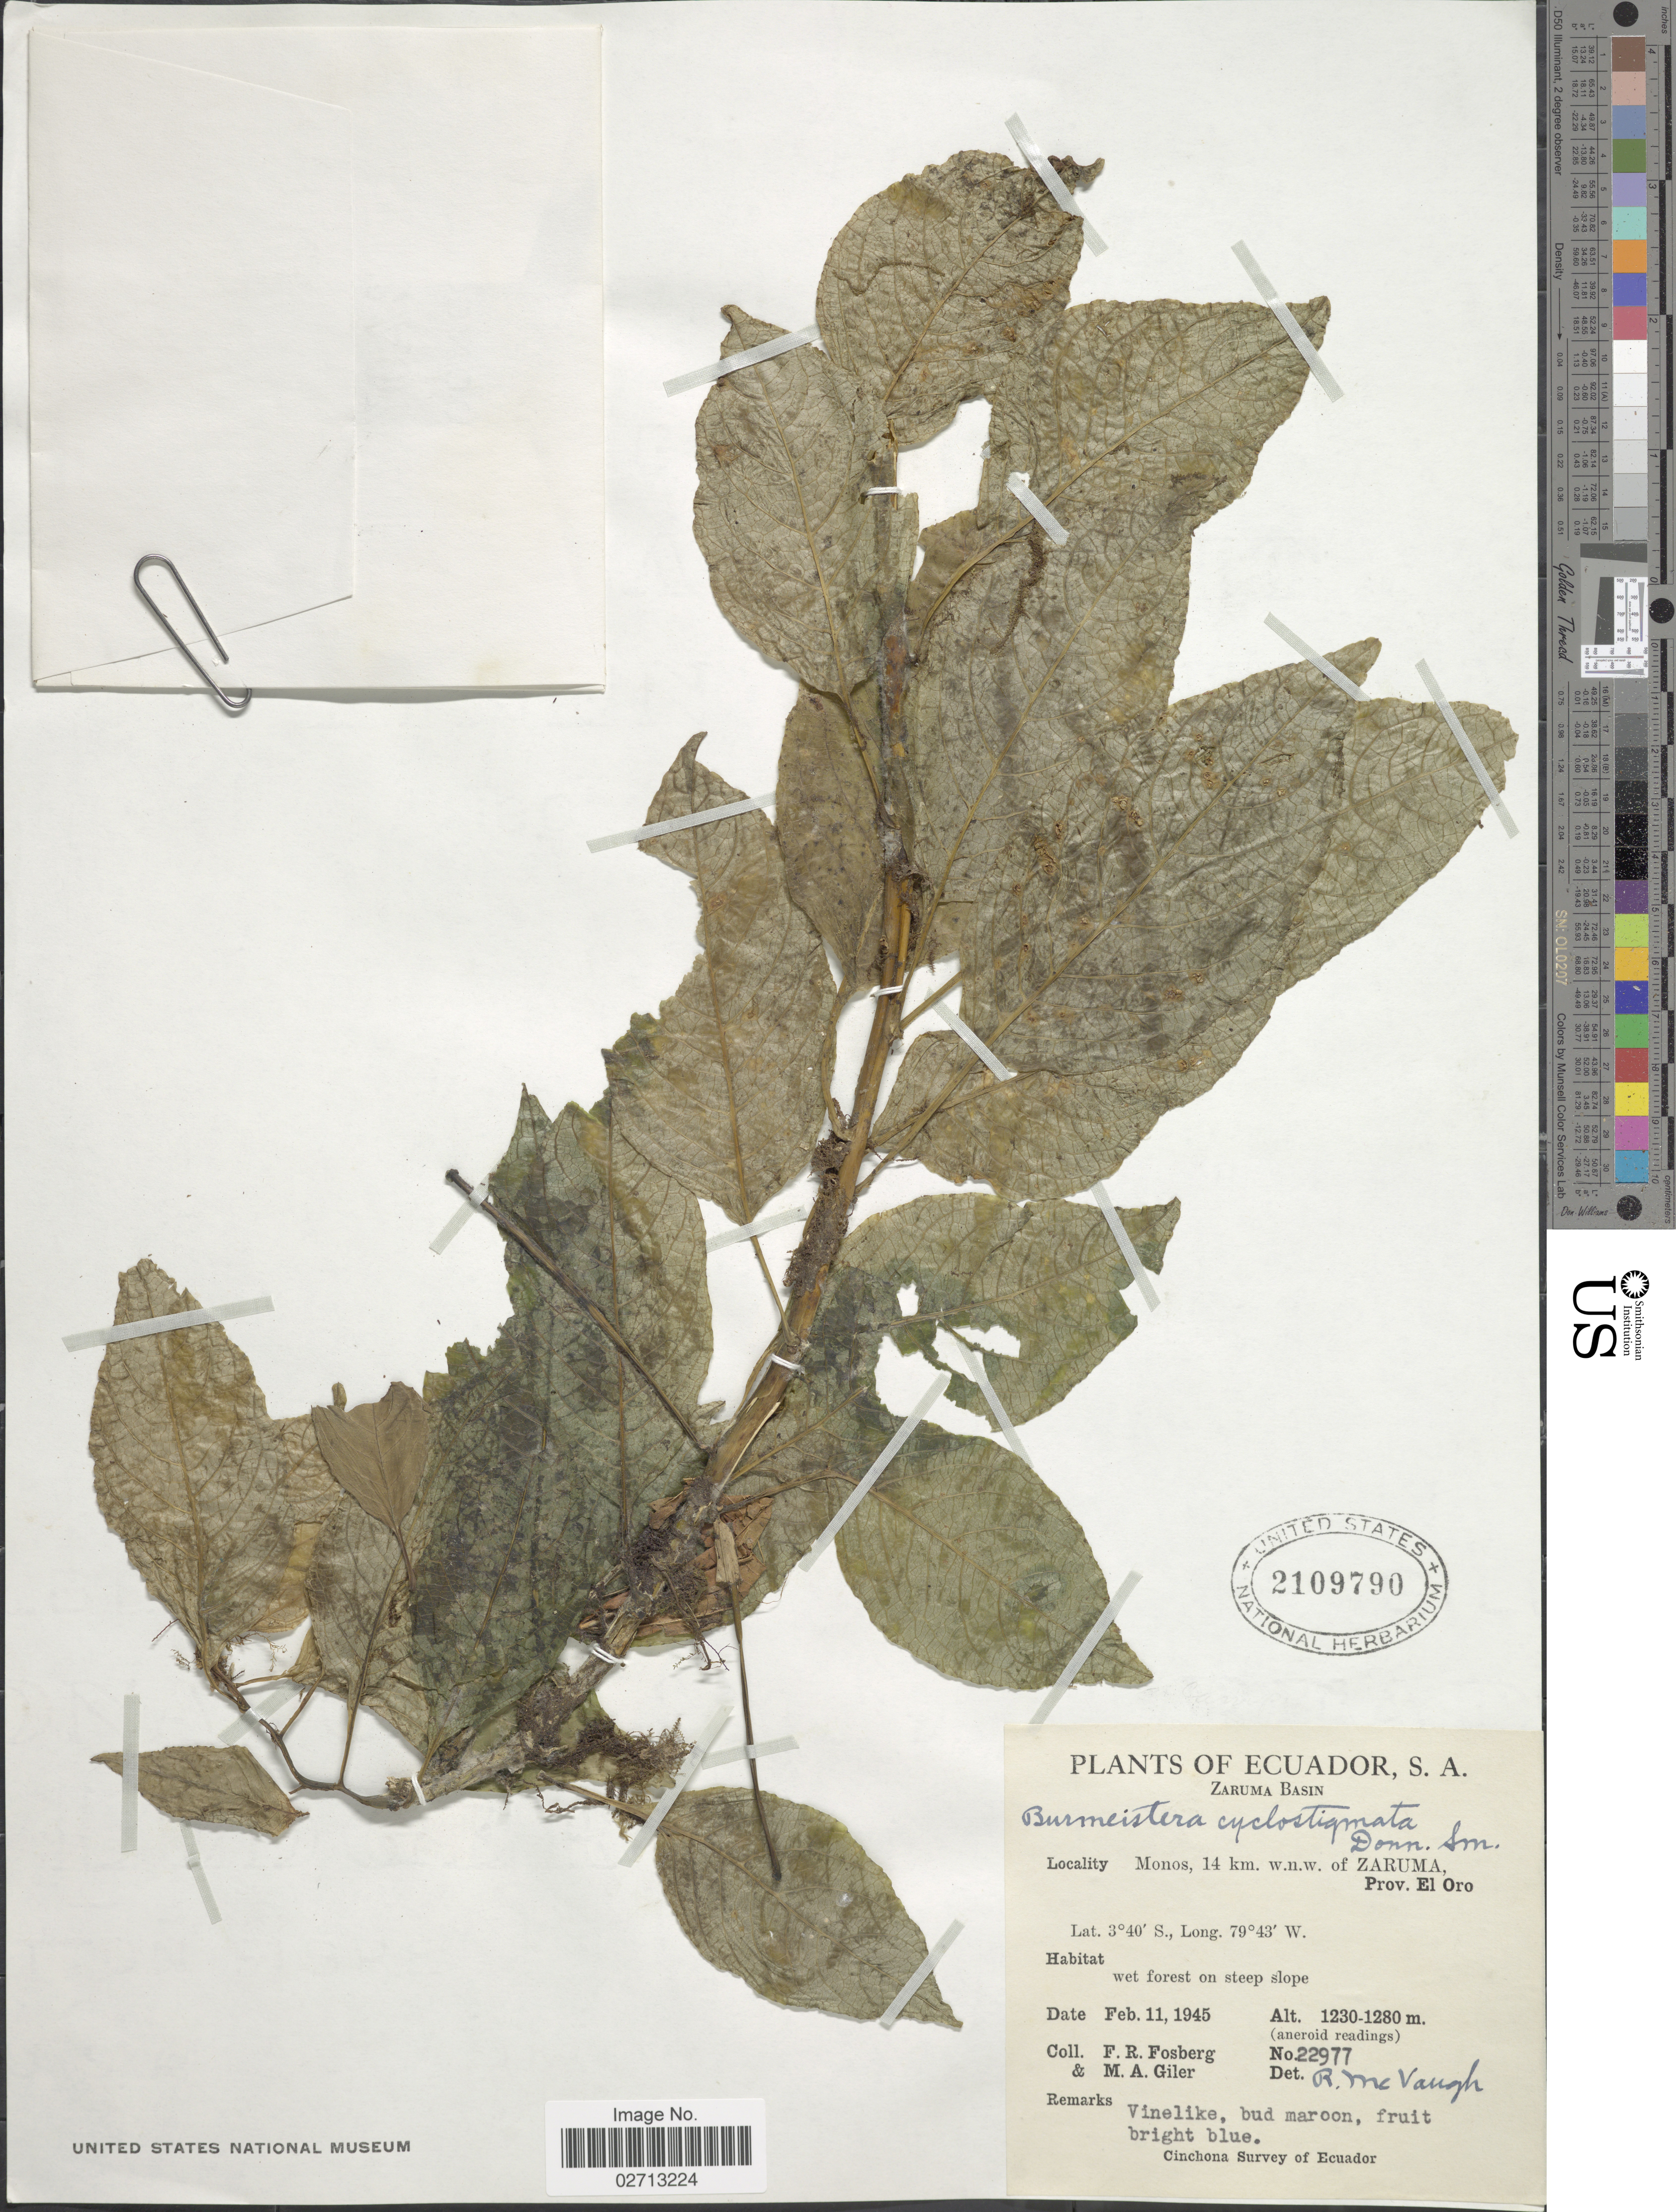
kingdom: Plantae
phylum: Tracheophyta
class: Magnoliopsida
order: Asterales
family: Campanulaceae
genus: Burmeistera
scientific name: Burmeistera cyclostigmata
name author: Donn. Sm.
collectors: F. R. Fosberg & M. Giler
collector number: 22977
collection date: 1945-02-11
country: Ecuador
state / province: El Oro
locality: Zaruma Basin. Monos, 14 km. w.n.w. of Zaruma, Prov. El Oro.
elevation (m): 1230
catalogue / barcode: US 2109790